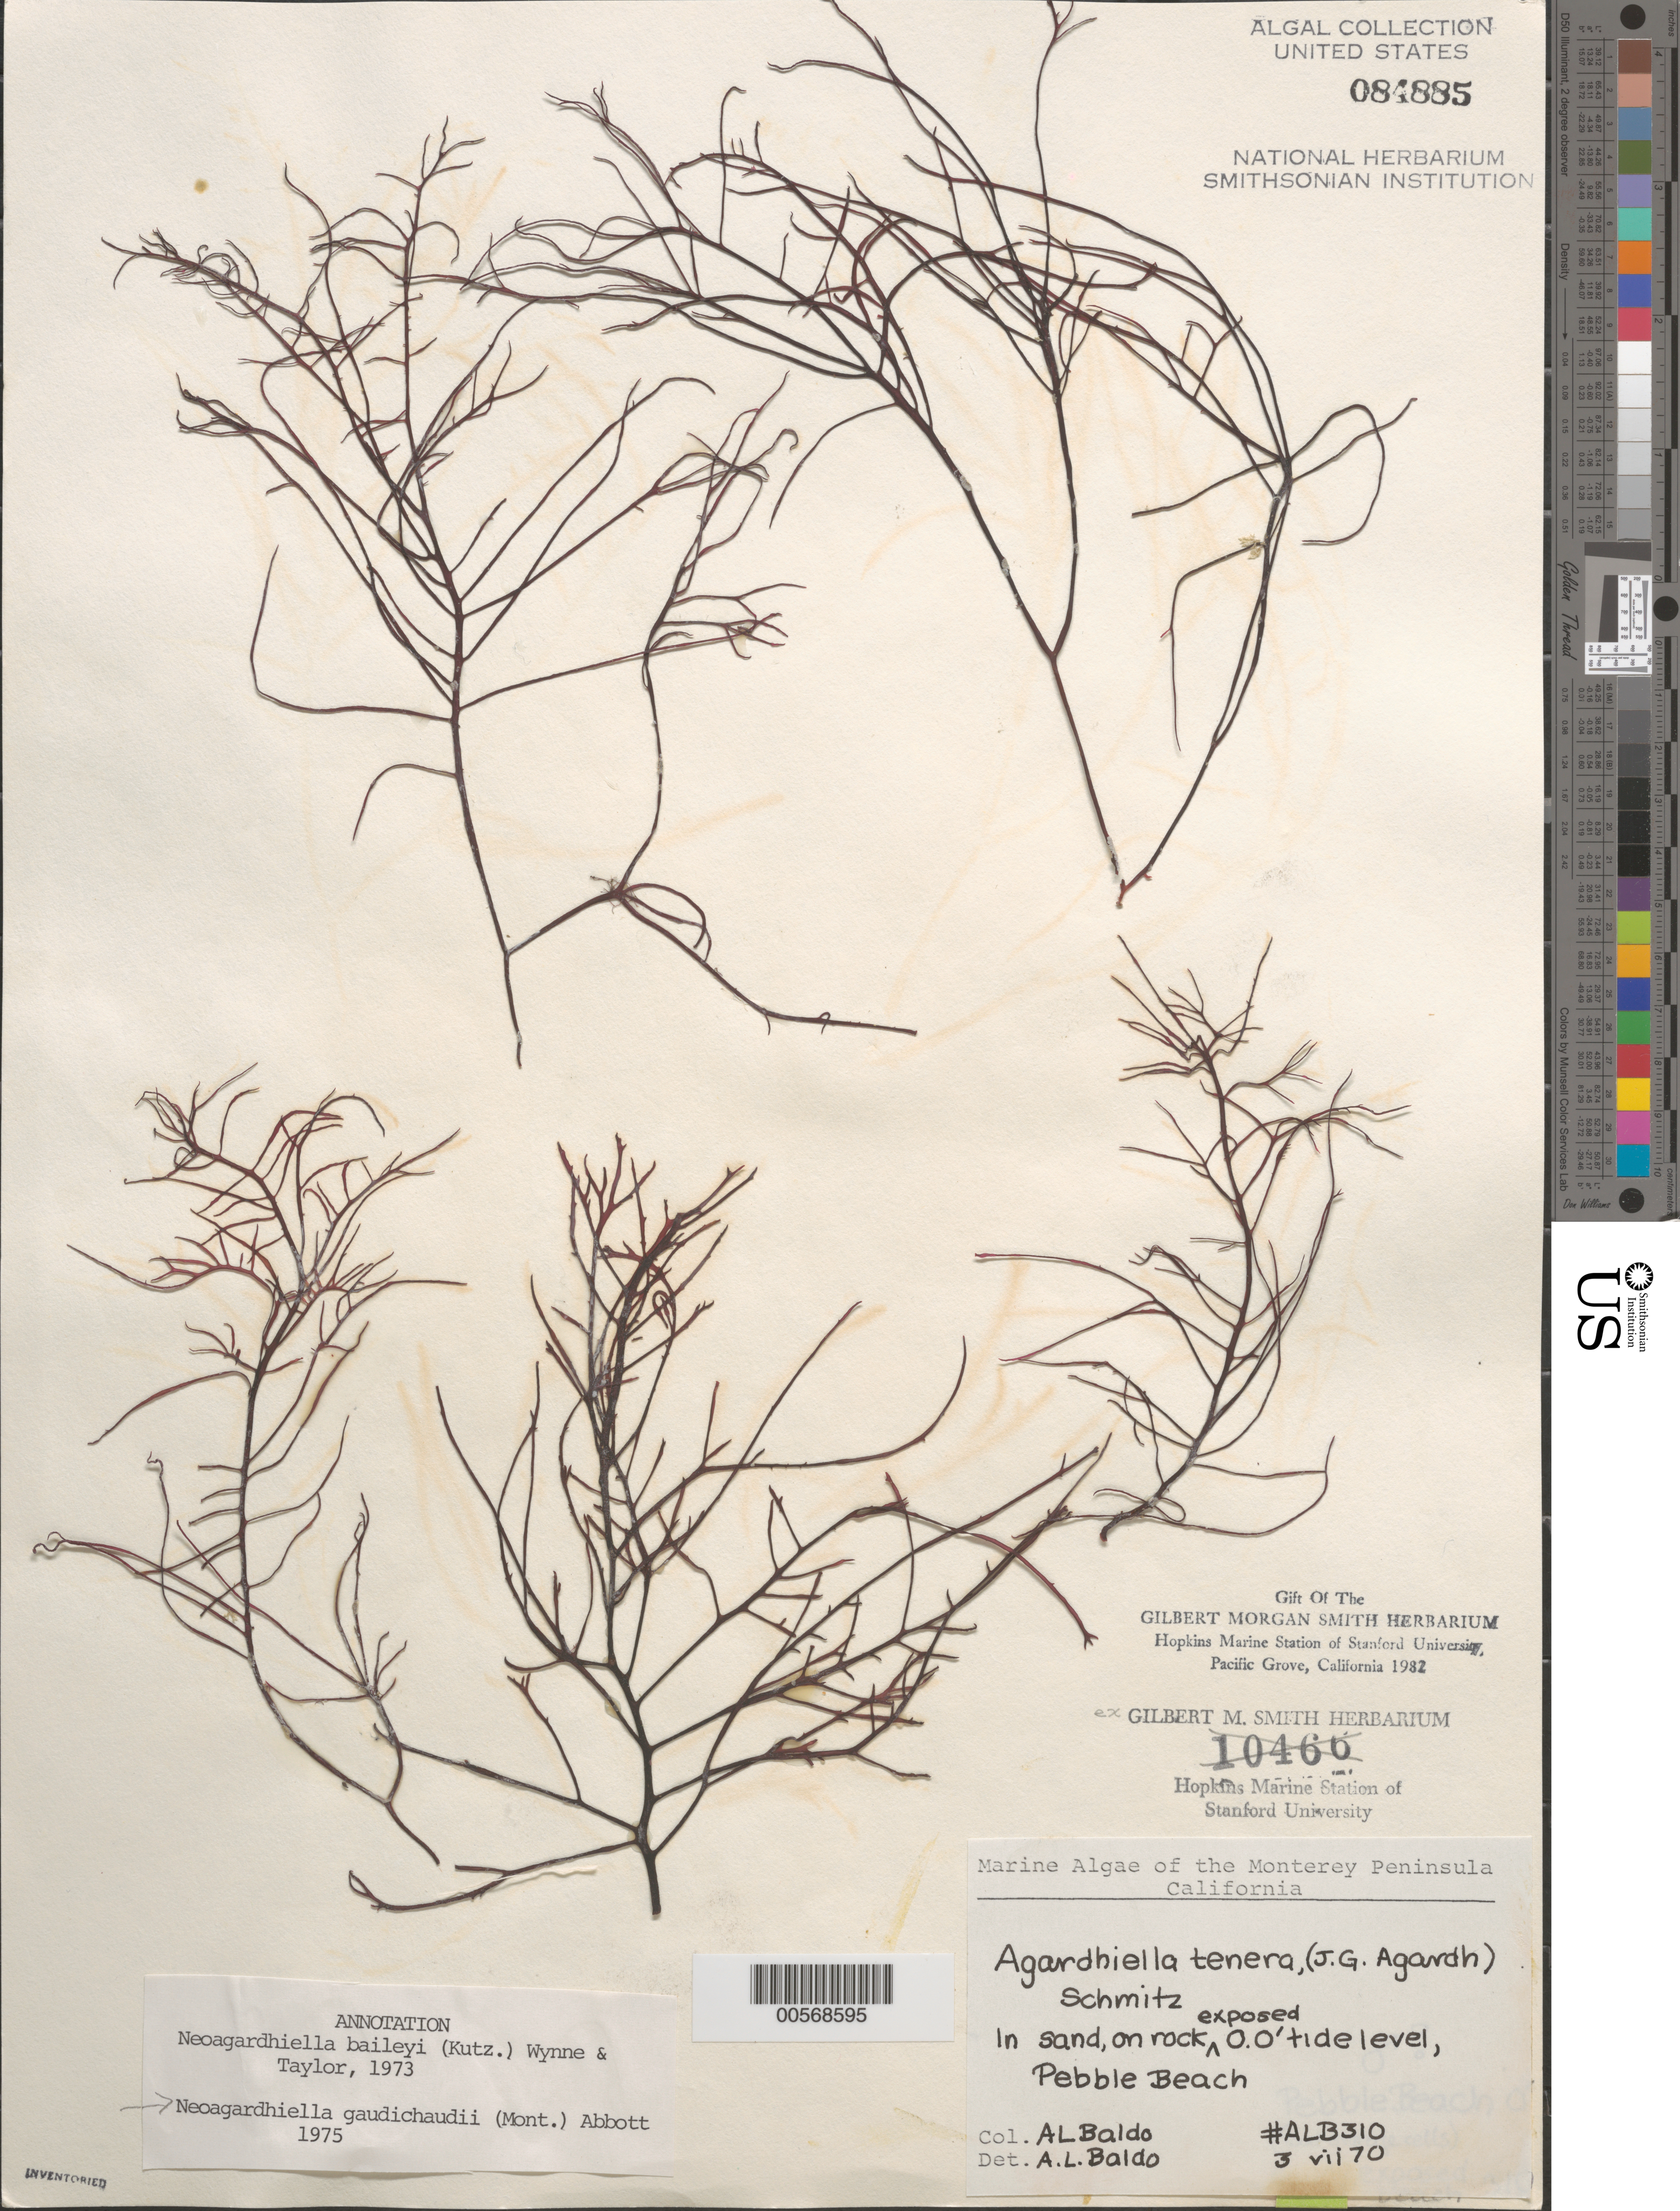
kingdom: Plantae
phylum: Rhodophyta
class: Florideophyceae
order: Gigartinales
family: Solieriaceae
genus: Sarcodiotheca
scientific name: Sarcodiotheca gaudichaudii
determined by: Algae name updating Project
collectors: A. Baldo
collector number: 310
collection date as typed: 03 Jul 1970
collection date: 1970-07-03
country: United States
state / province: California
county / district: Monterey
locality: Pebble Beach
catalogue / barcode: US 84885